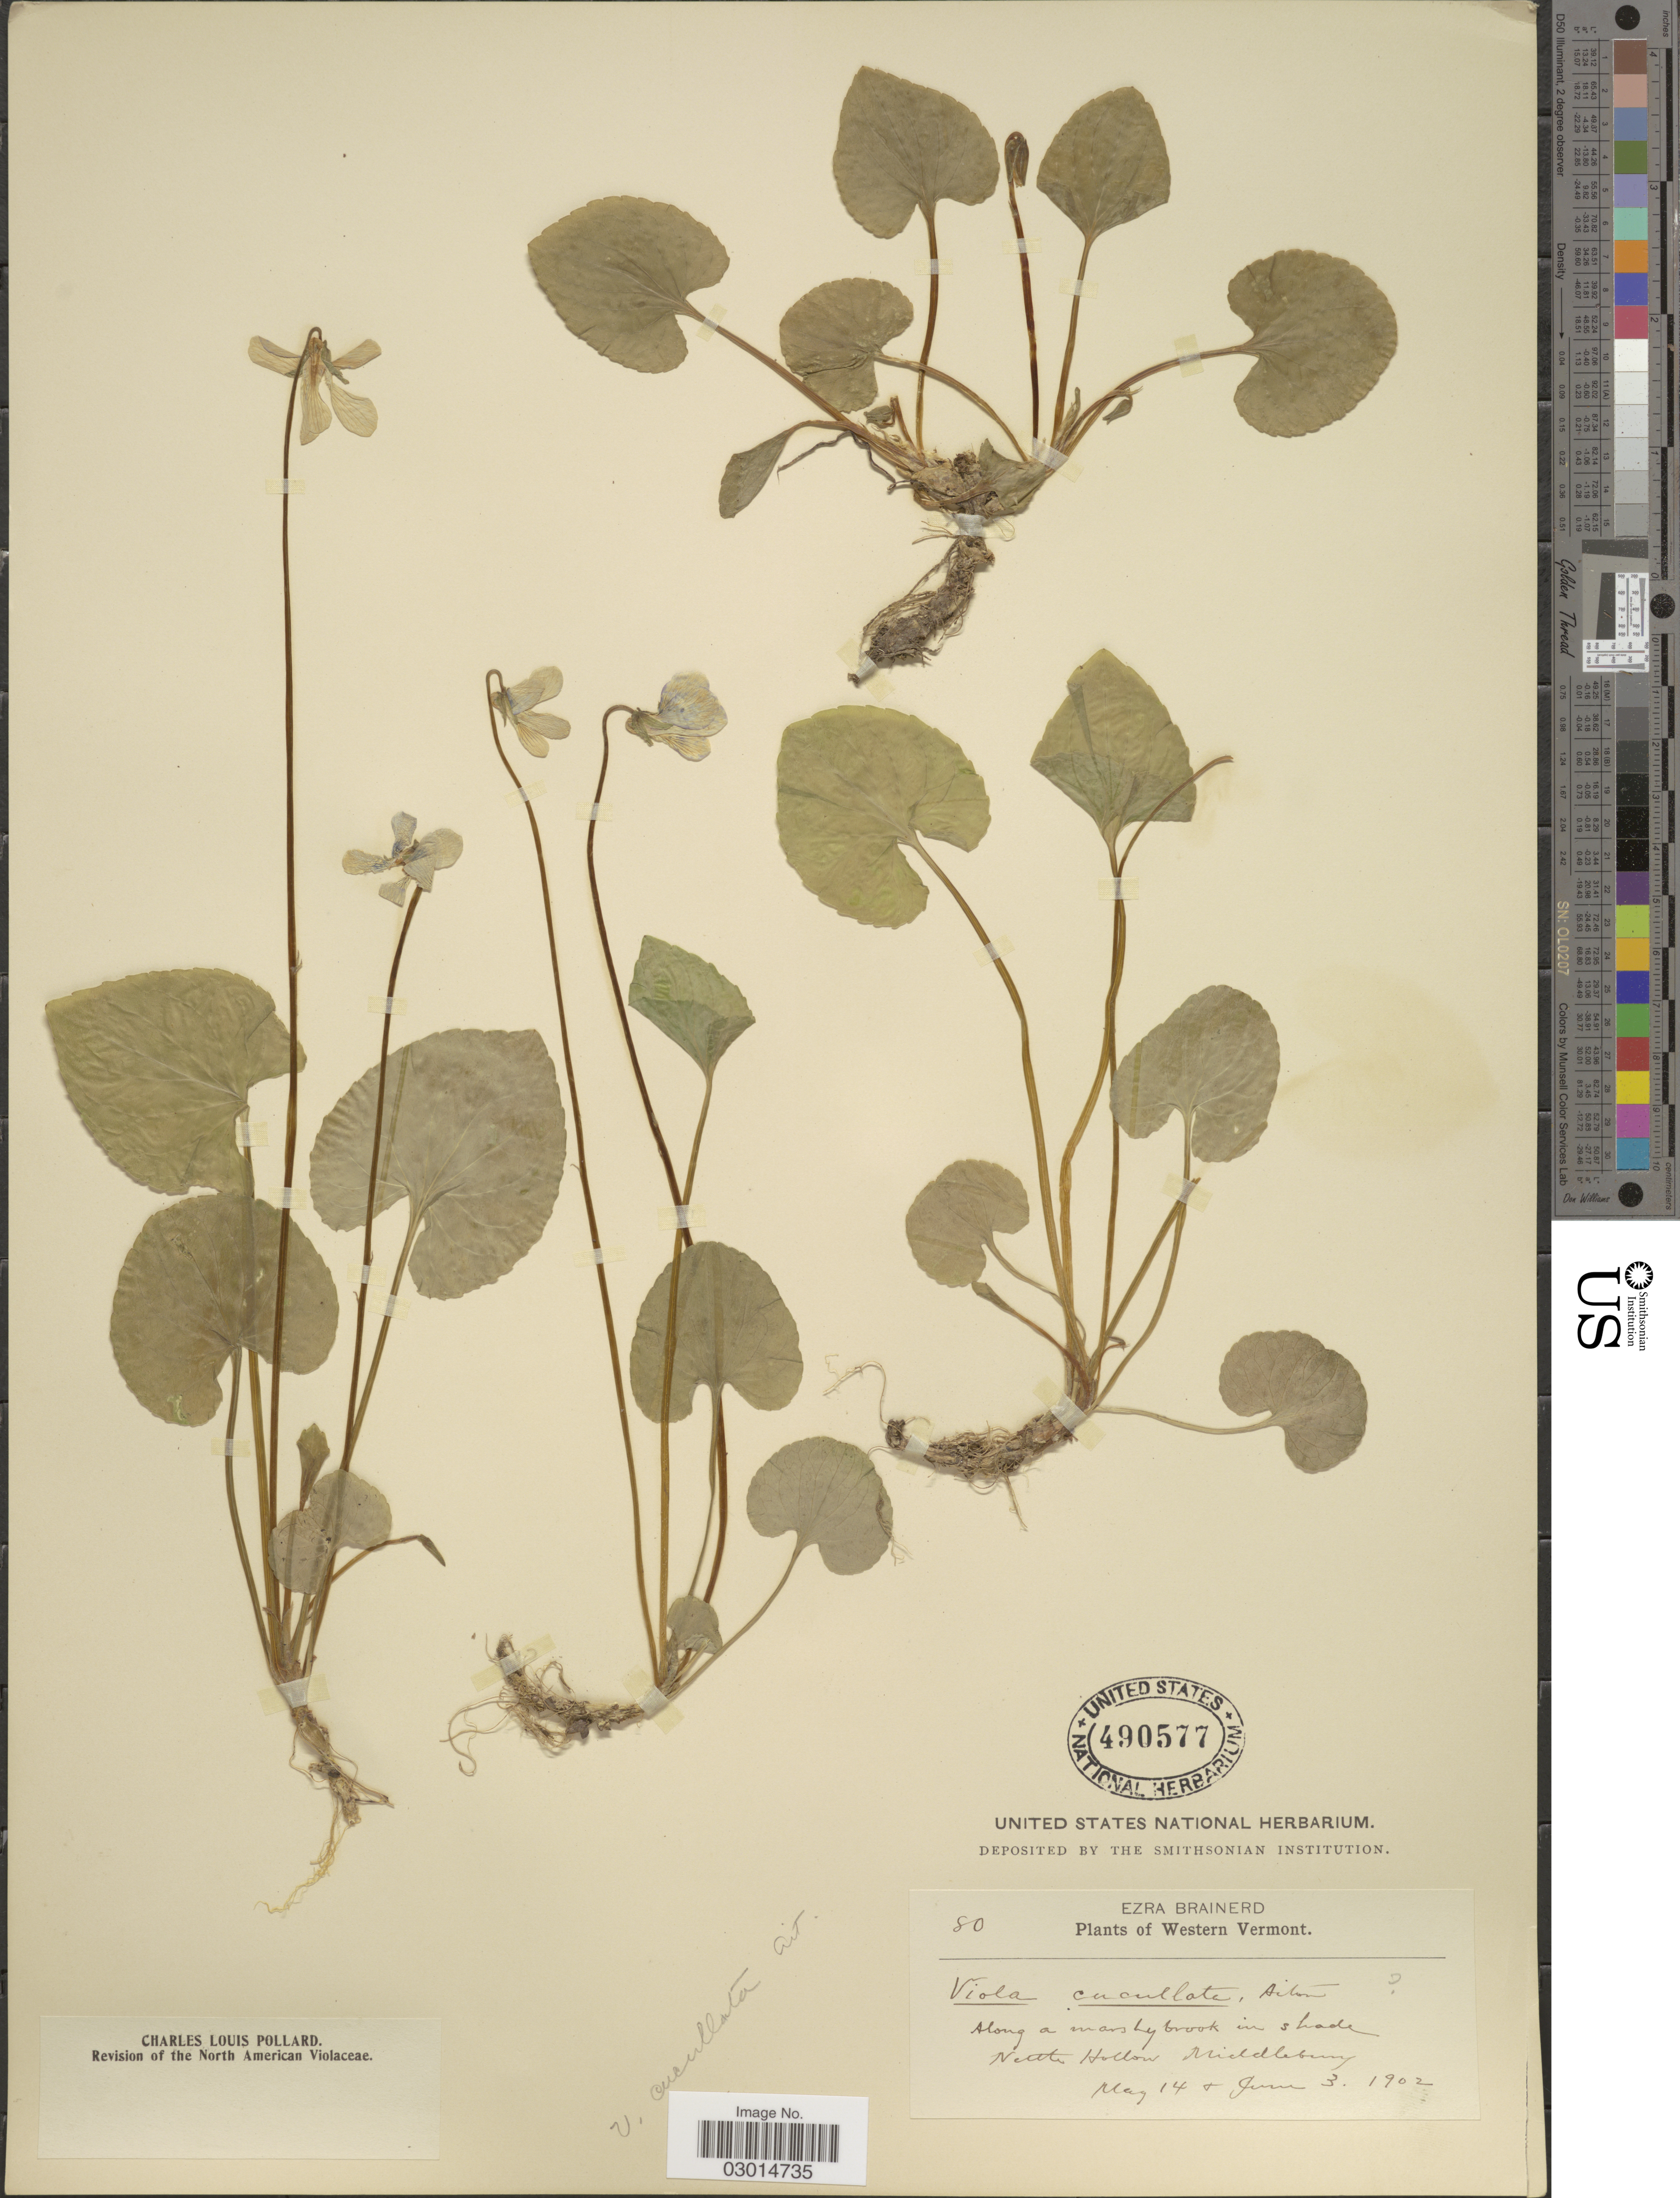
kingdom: Plantae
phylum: Tracheophyta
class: Magnoliopsida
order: Malpighiales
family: Violaceae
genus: Viola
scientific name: Viola cucullata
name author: Aiton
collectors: E. Brainerd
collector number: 80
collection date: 1902-05-14/1902-06-03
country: United States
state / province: Vermont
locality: Western Vermont. Nettle Hollow Middlebury.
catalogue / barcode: US 490577